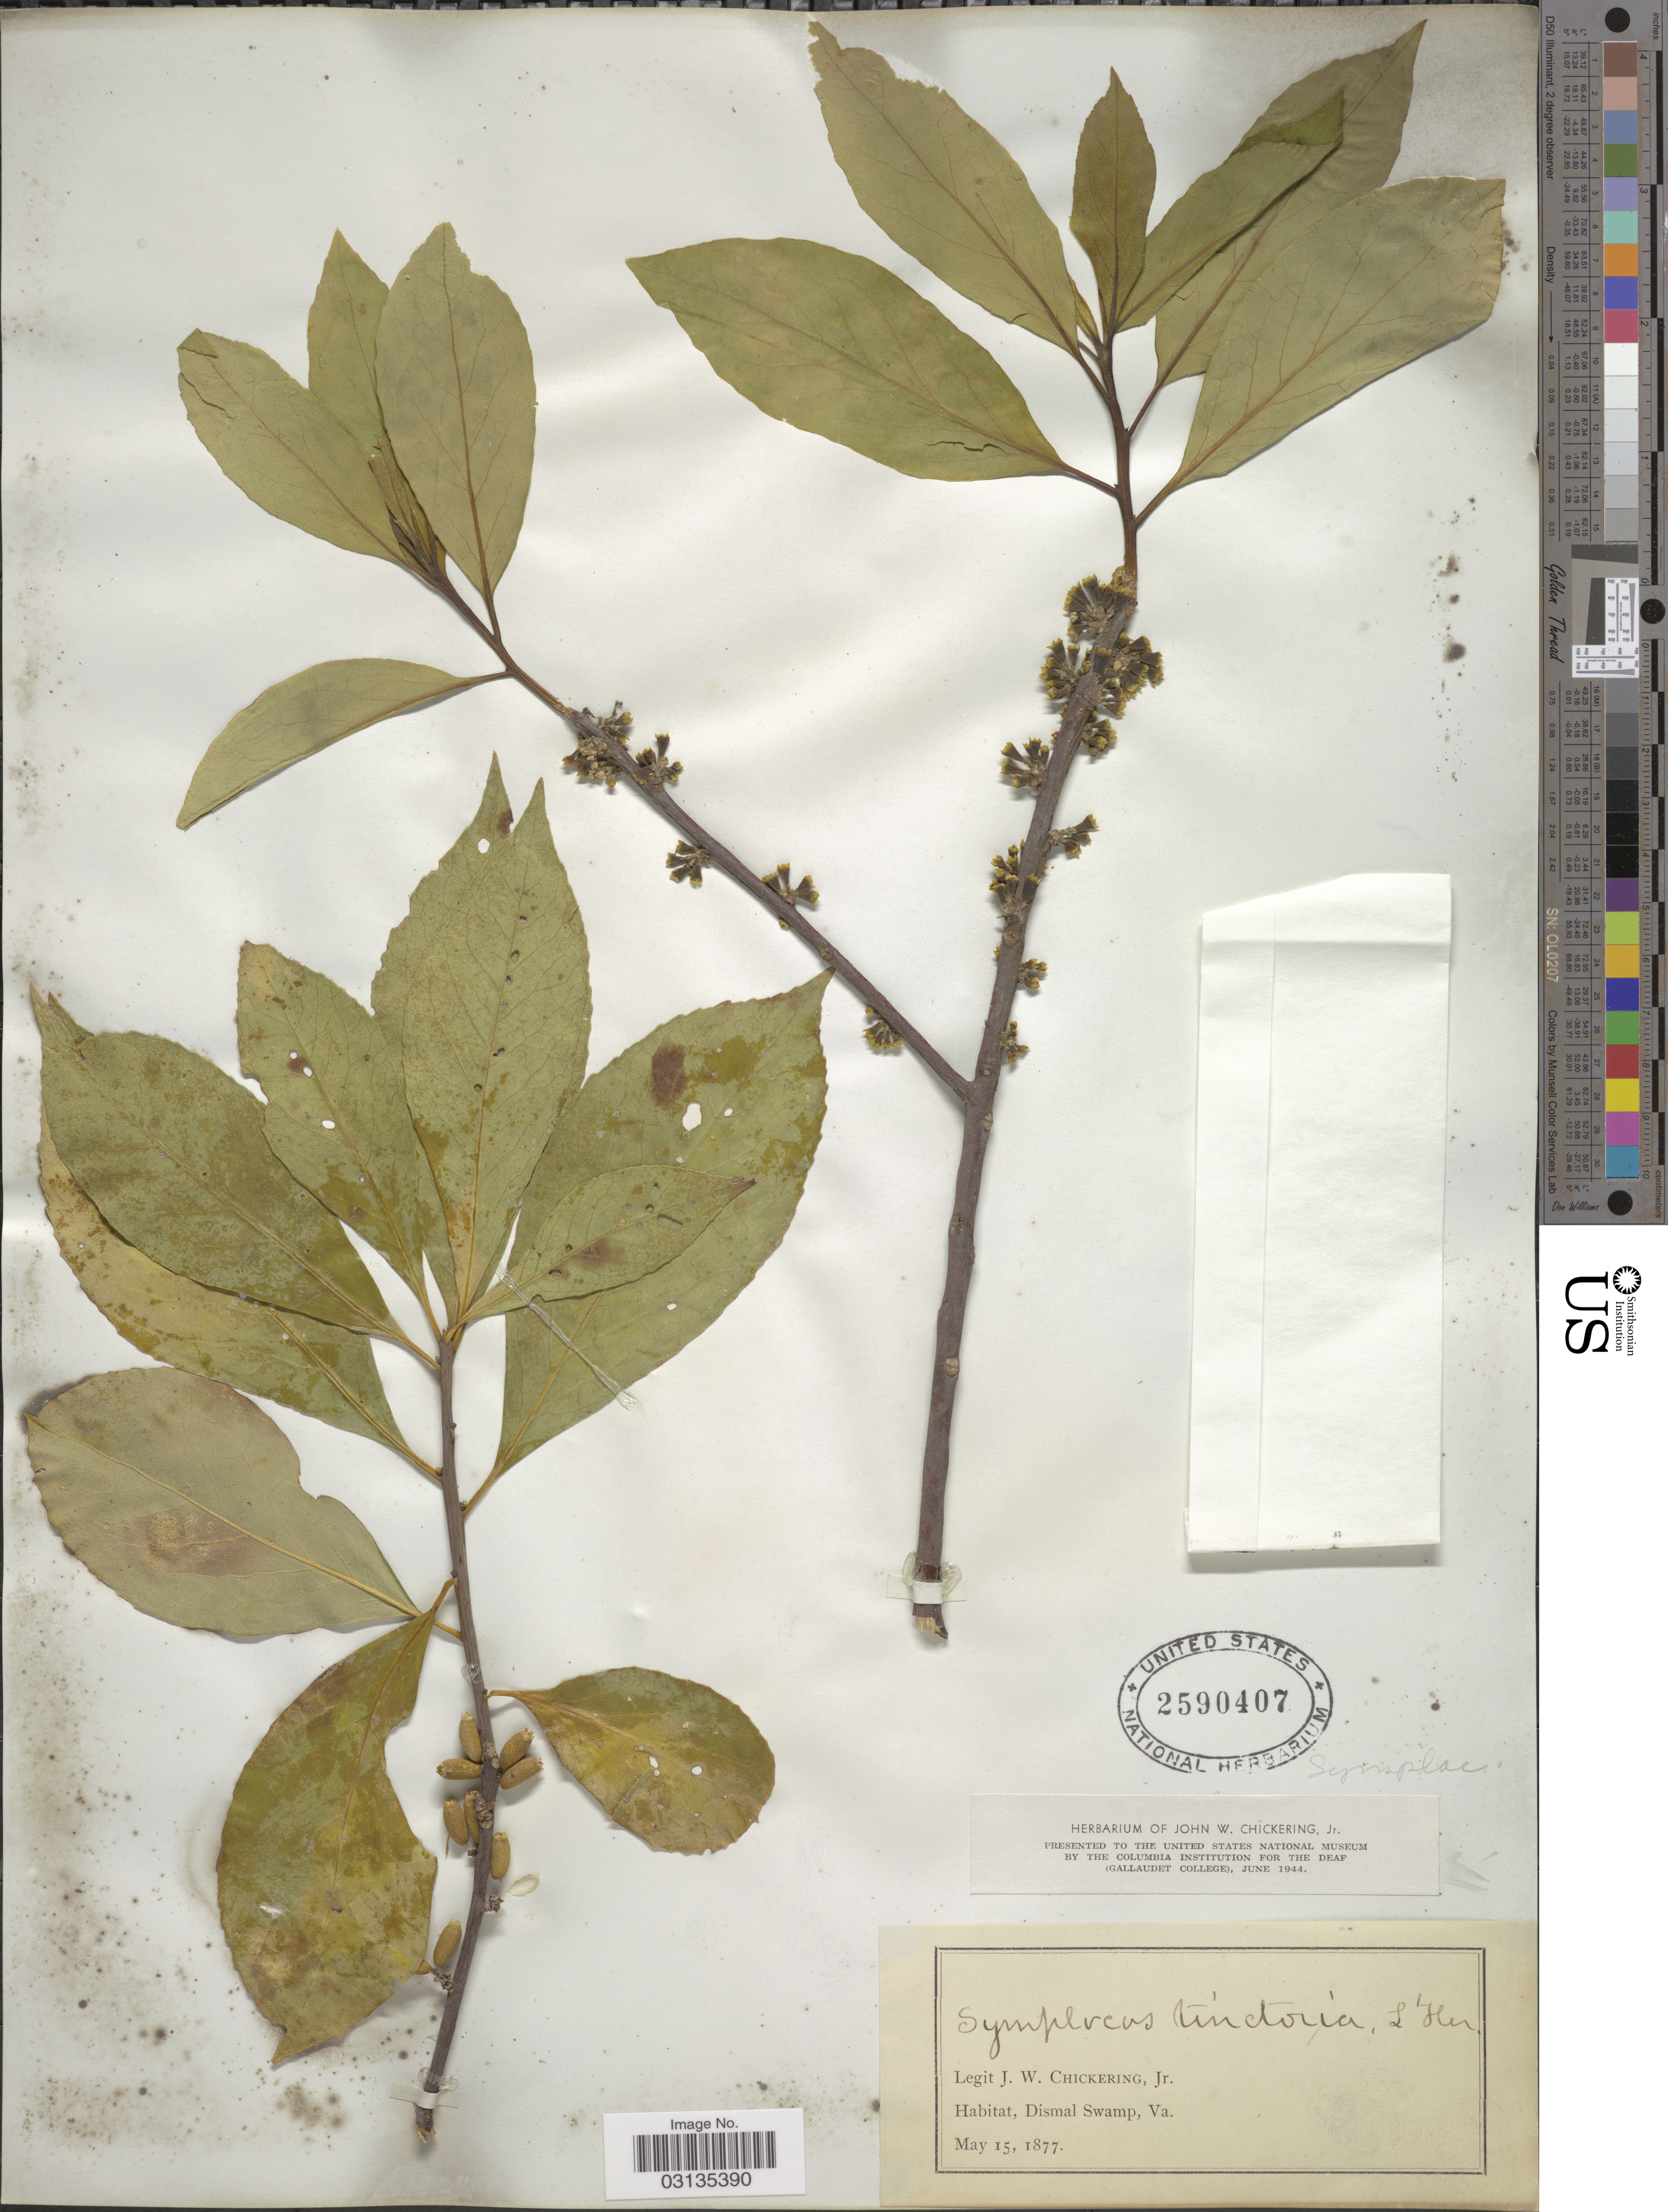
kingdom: Plantae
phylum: Tracheophyta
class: Magnoliopsida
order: Ericales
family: Symplocaceae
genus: Symplocos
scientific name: Symplocos tinctoria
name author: (L.) L'Hér.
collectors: J. W. Chickering Jr.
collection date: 1877-05-15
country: United States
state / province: Virginia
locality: Dismal Swamp, Va.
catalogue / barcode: US 2590407